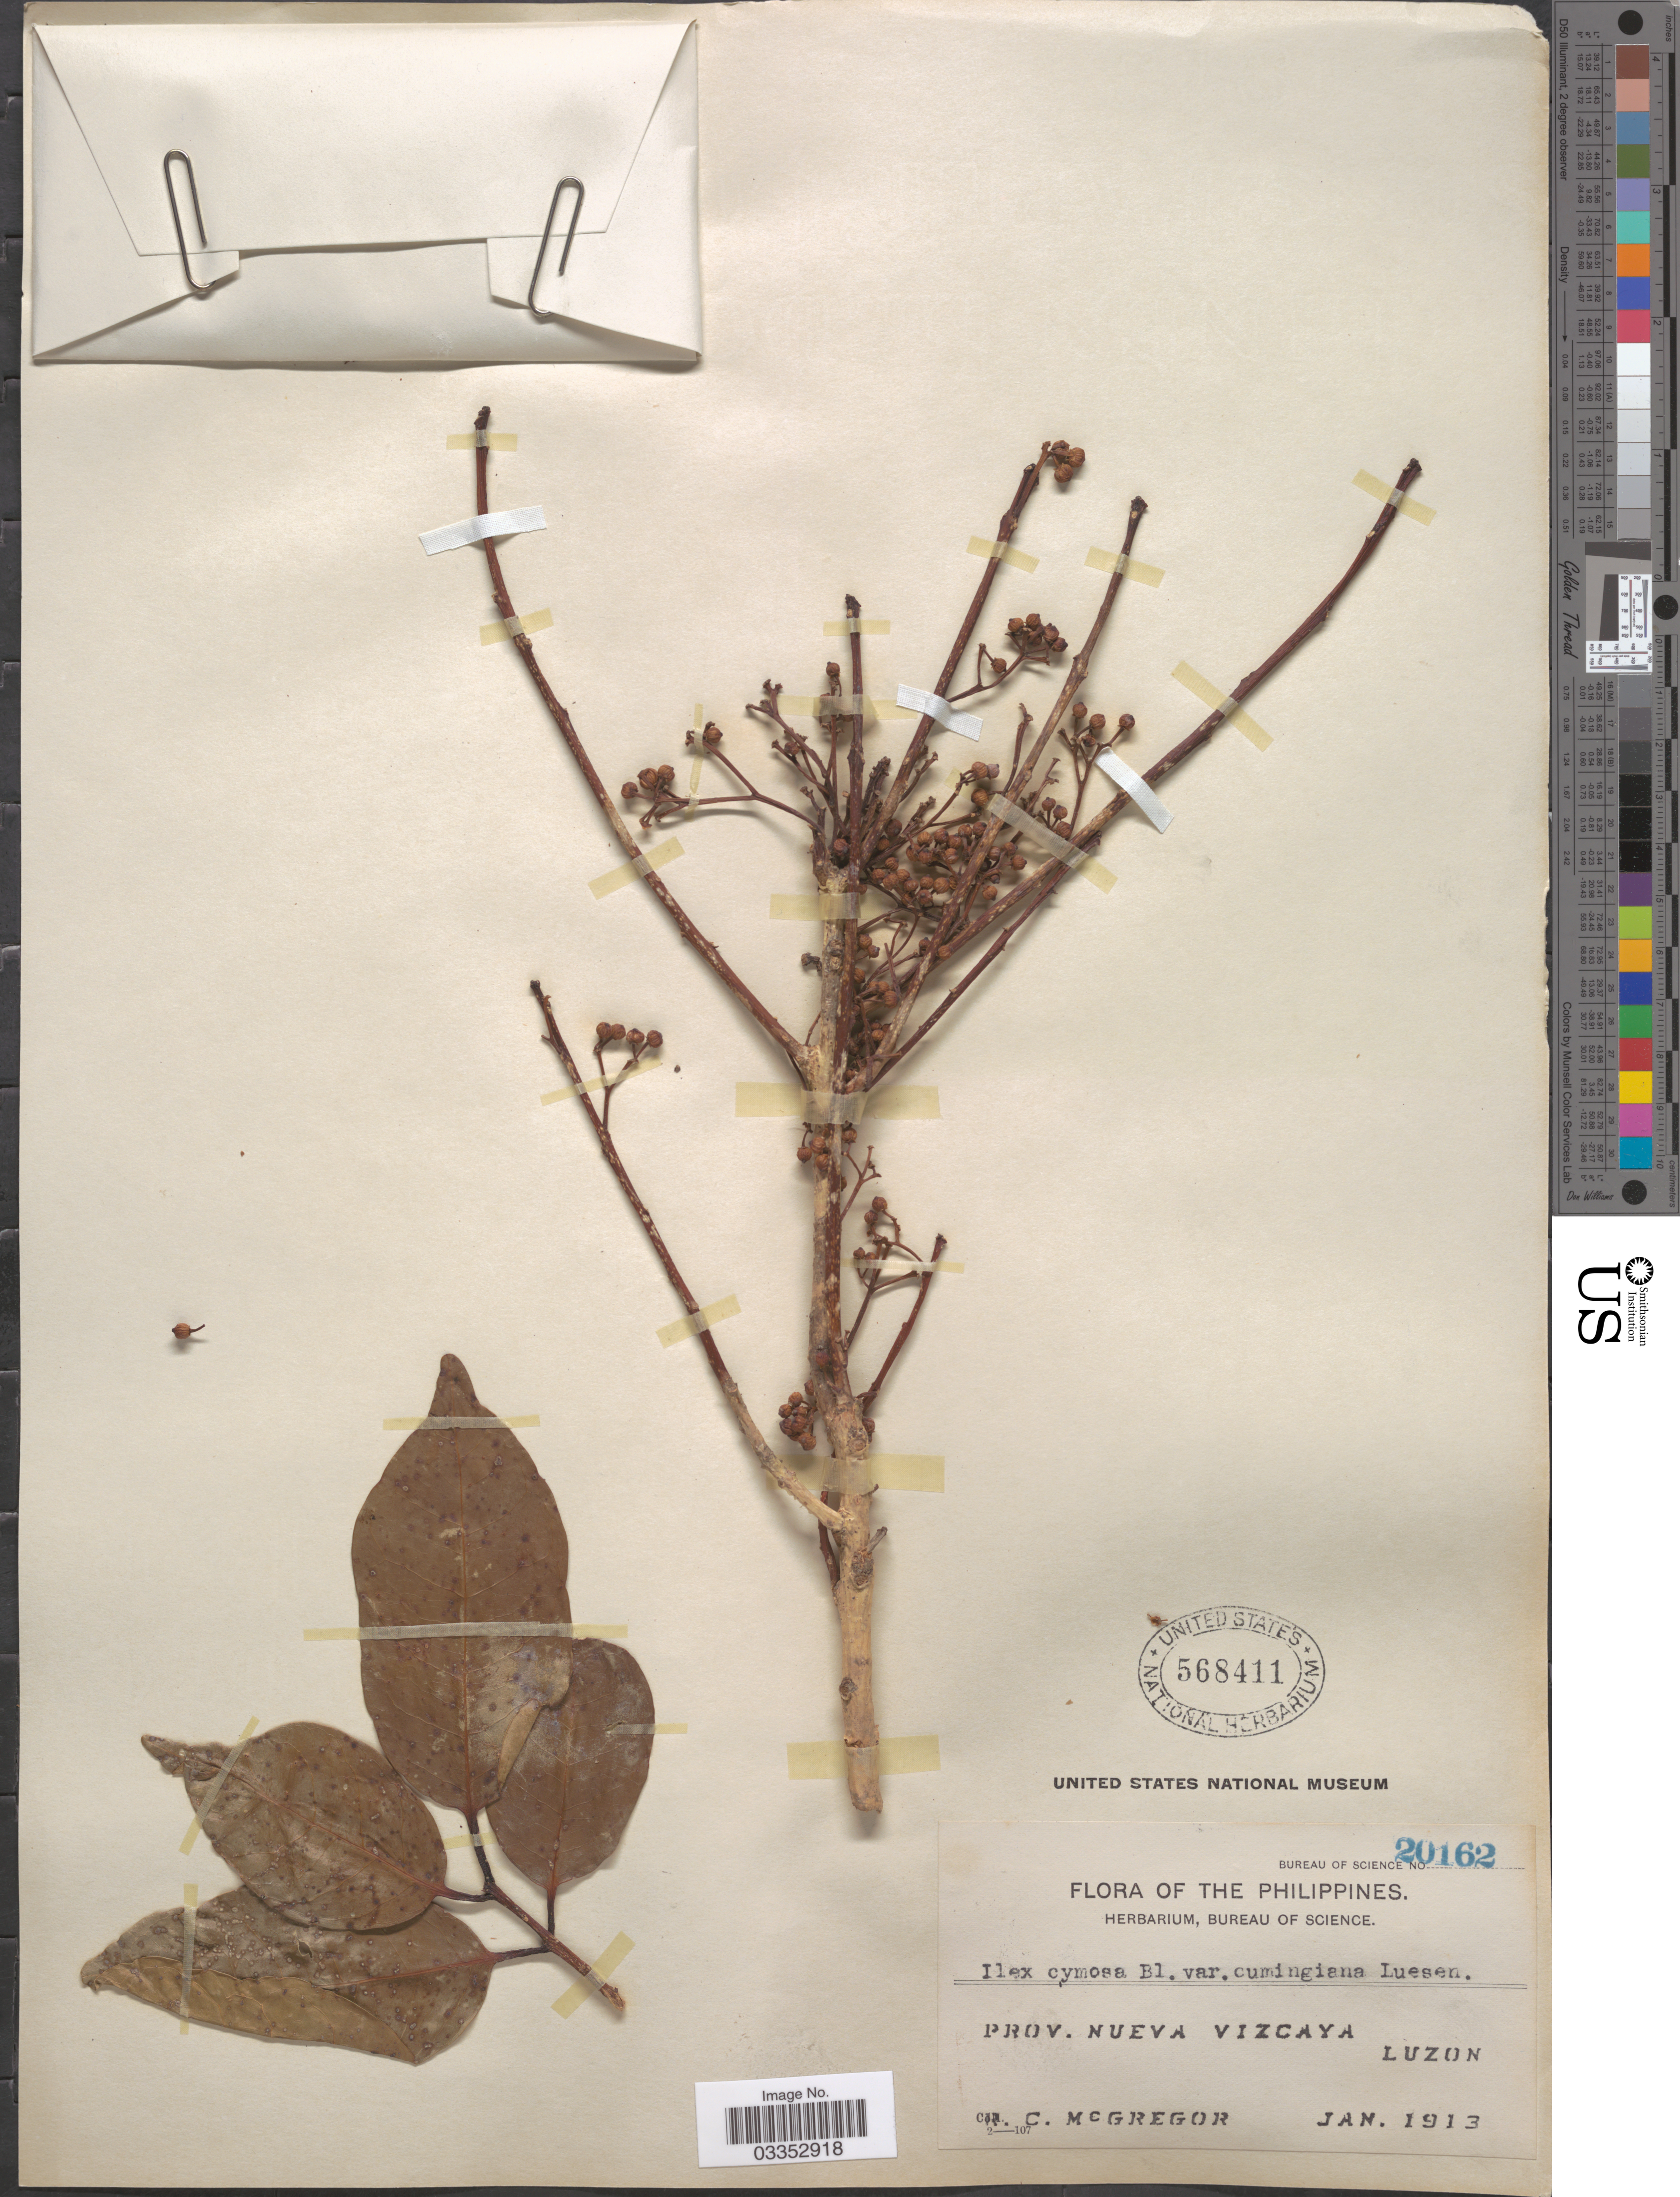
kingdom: Plantae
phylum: Tracheophyta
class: Magnoliopsida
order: Aquifoliales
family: Aquifoliaceae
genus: Ilex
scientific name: Ilex cymosa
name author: Blume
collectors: R. C. McGregor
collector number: Bureau of Science 20162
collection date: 1913-01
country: Philippines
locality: Prov. Nueva Vizcaya, Luzon.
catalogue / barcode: US 568411